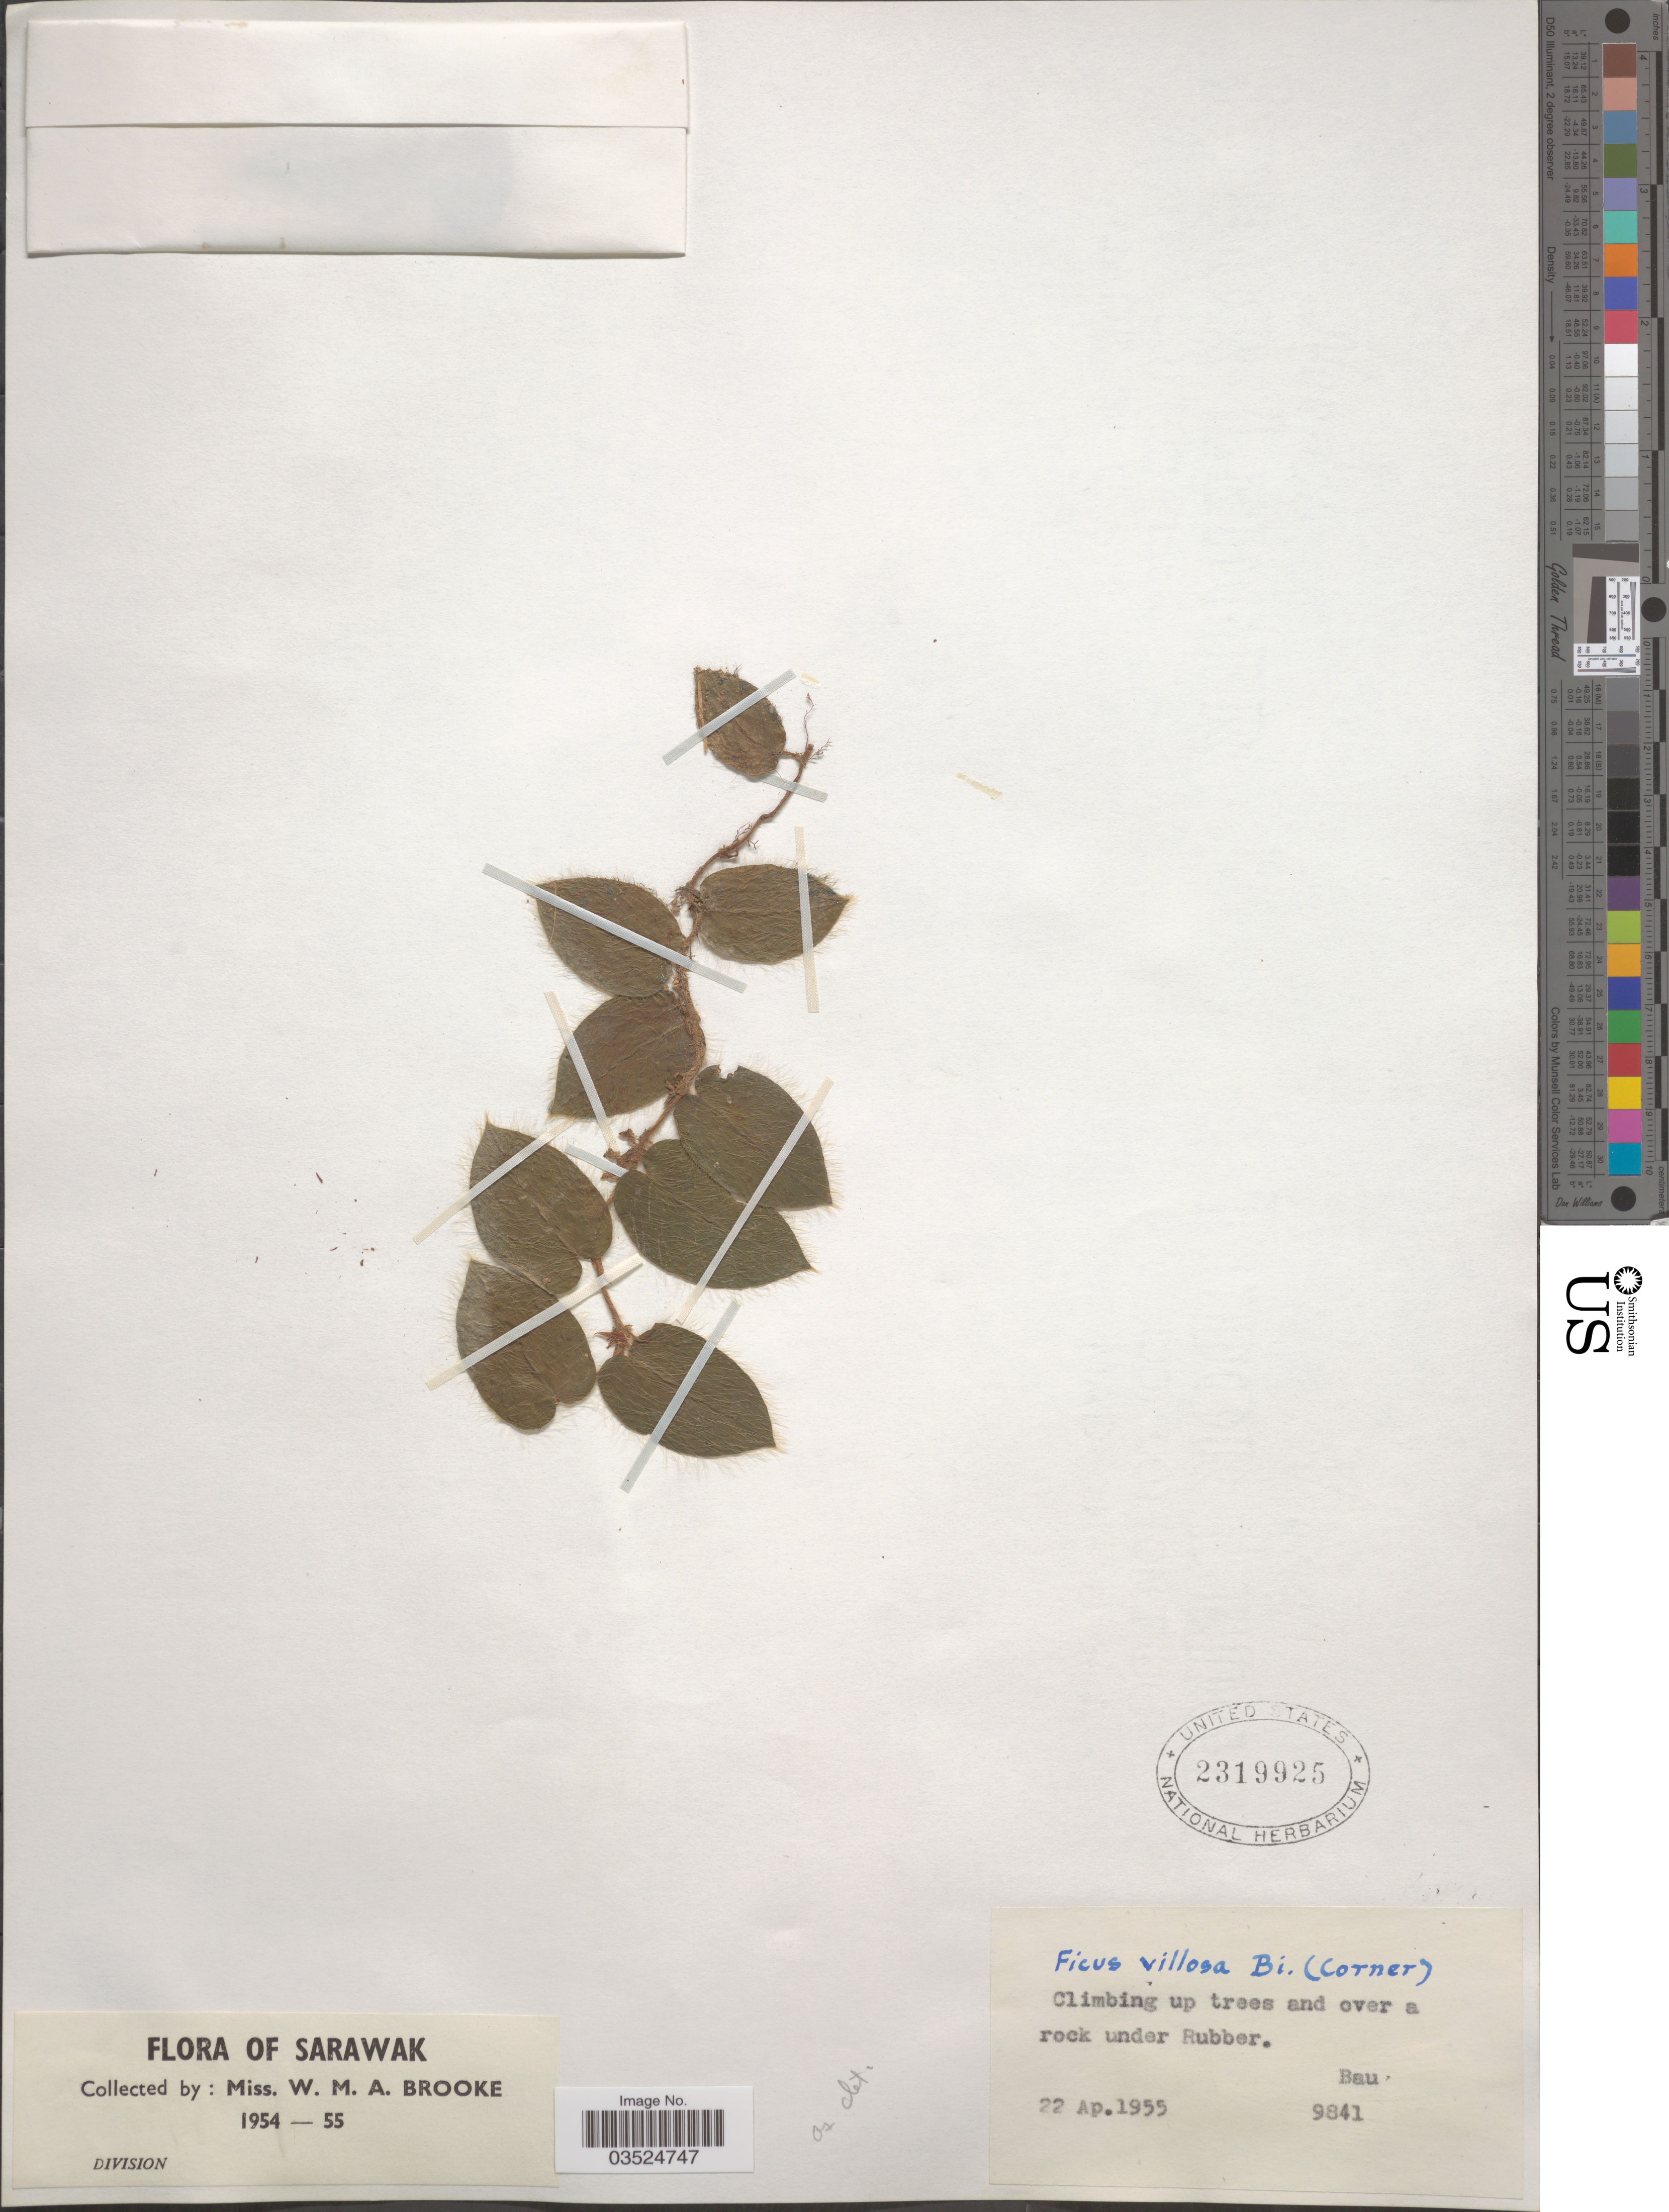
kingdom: Plantae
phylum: Tracheophyta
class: Magnoliopsida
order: Rosales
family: Moraceae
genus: Ficus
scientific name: Ficus villosa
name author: Blume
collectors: W. Brooke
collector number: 9841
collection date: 1955-04-22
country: Malaysia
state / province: Sarawak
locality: Bau.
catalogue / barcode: US 2319925